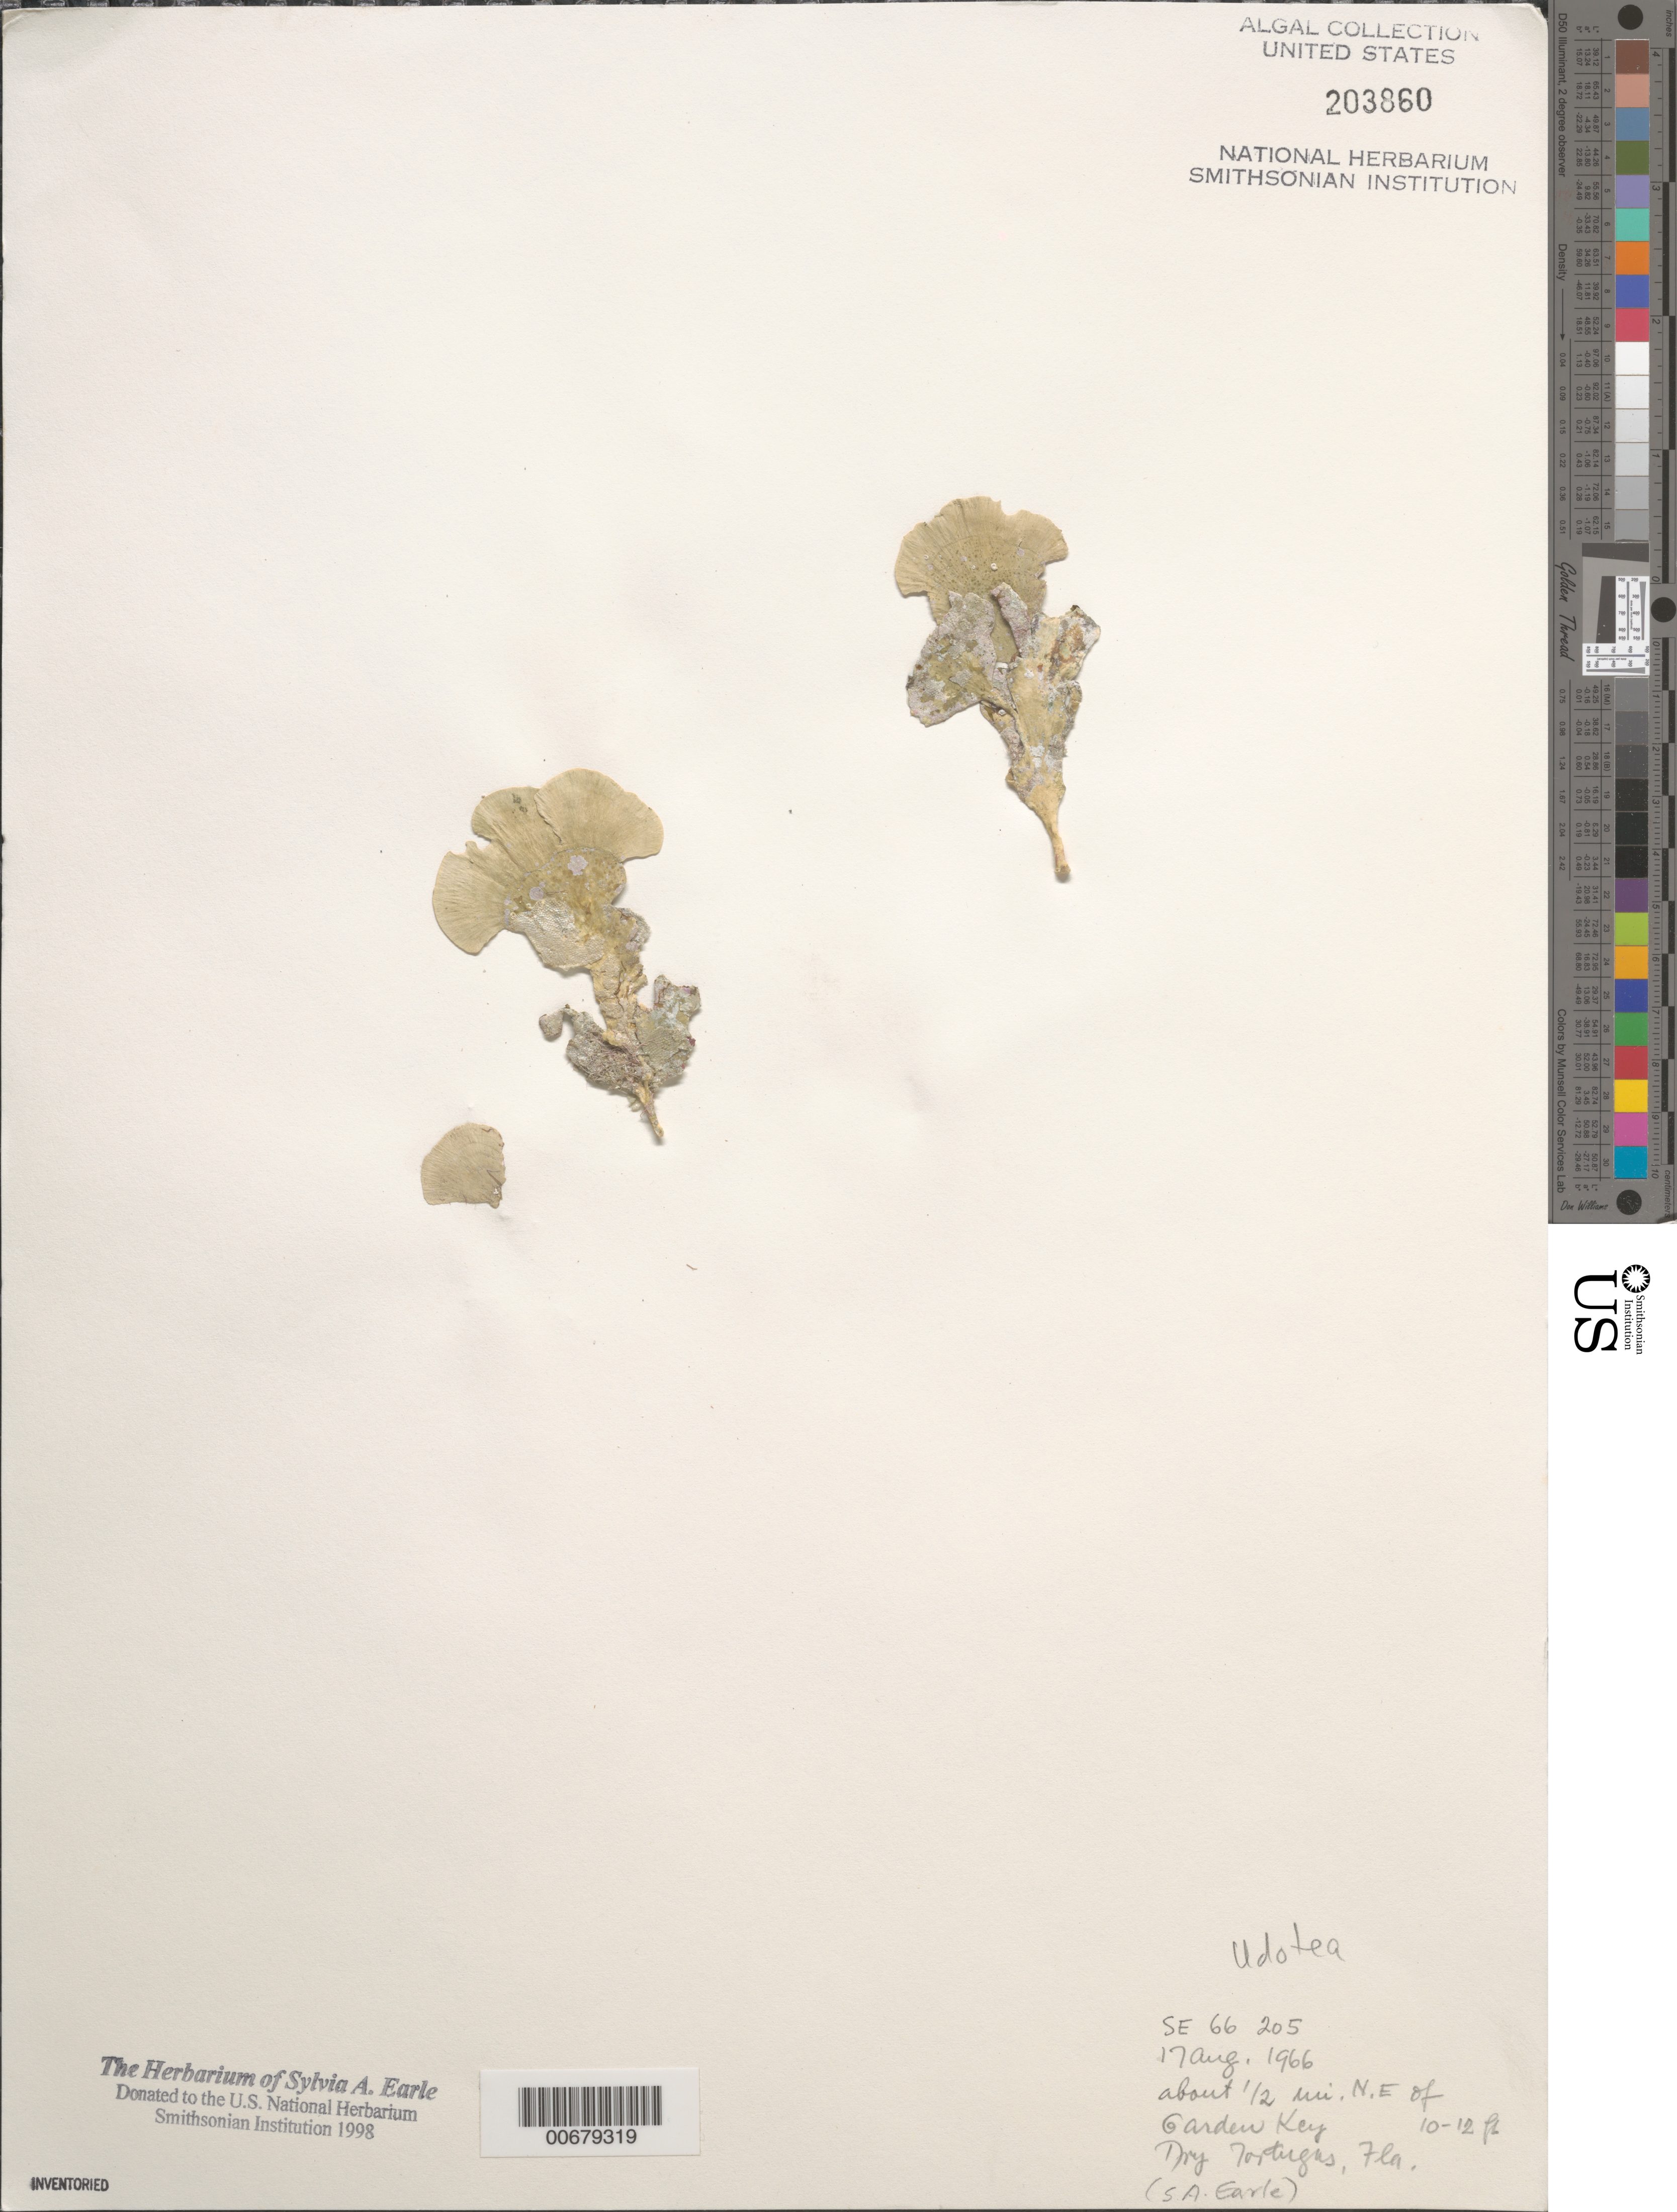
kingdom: Plantae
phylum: Chlorophyta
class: Ulvophyceae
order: Bryopsidales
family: Udoteaceae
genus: Udotea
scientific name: Udotea sp.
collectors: S. A. Earle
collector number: SE 66205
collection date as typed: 17 Aug 1966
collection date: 1966-08-17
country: United States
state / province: Florida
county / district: Monroe County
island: Dry Tortugas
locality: Ca. 0.5 mile northeast of Garden Key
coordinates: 24 38.2'N, 82 52'W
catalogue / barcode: US 203860